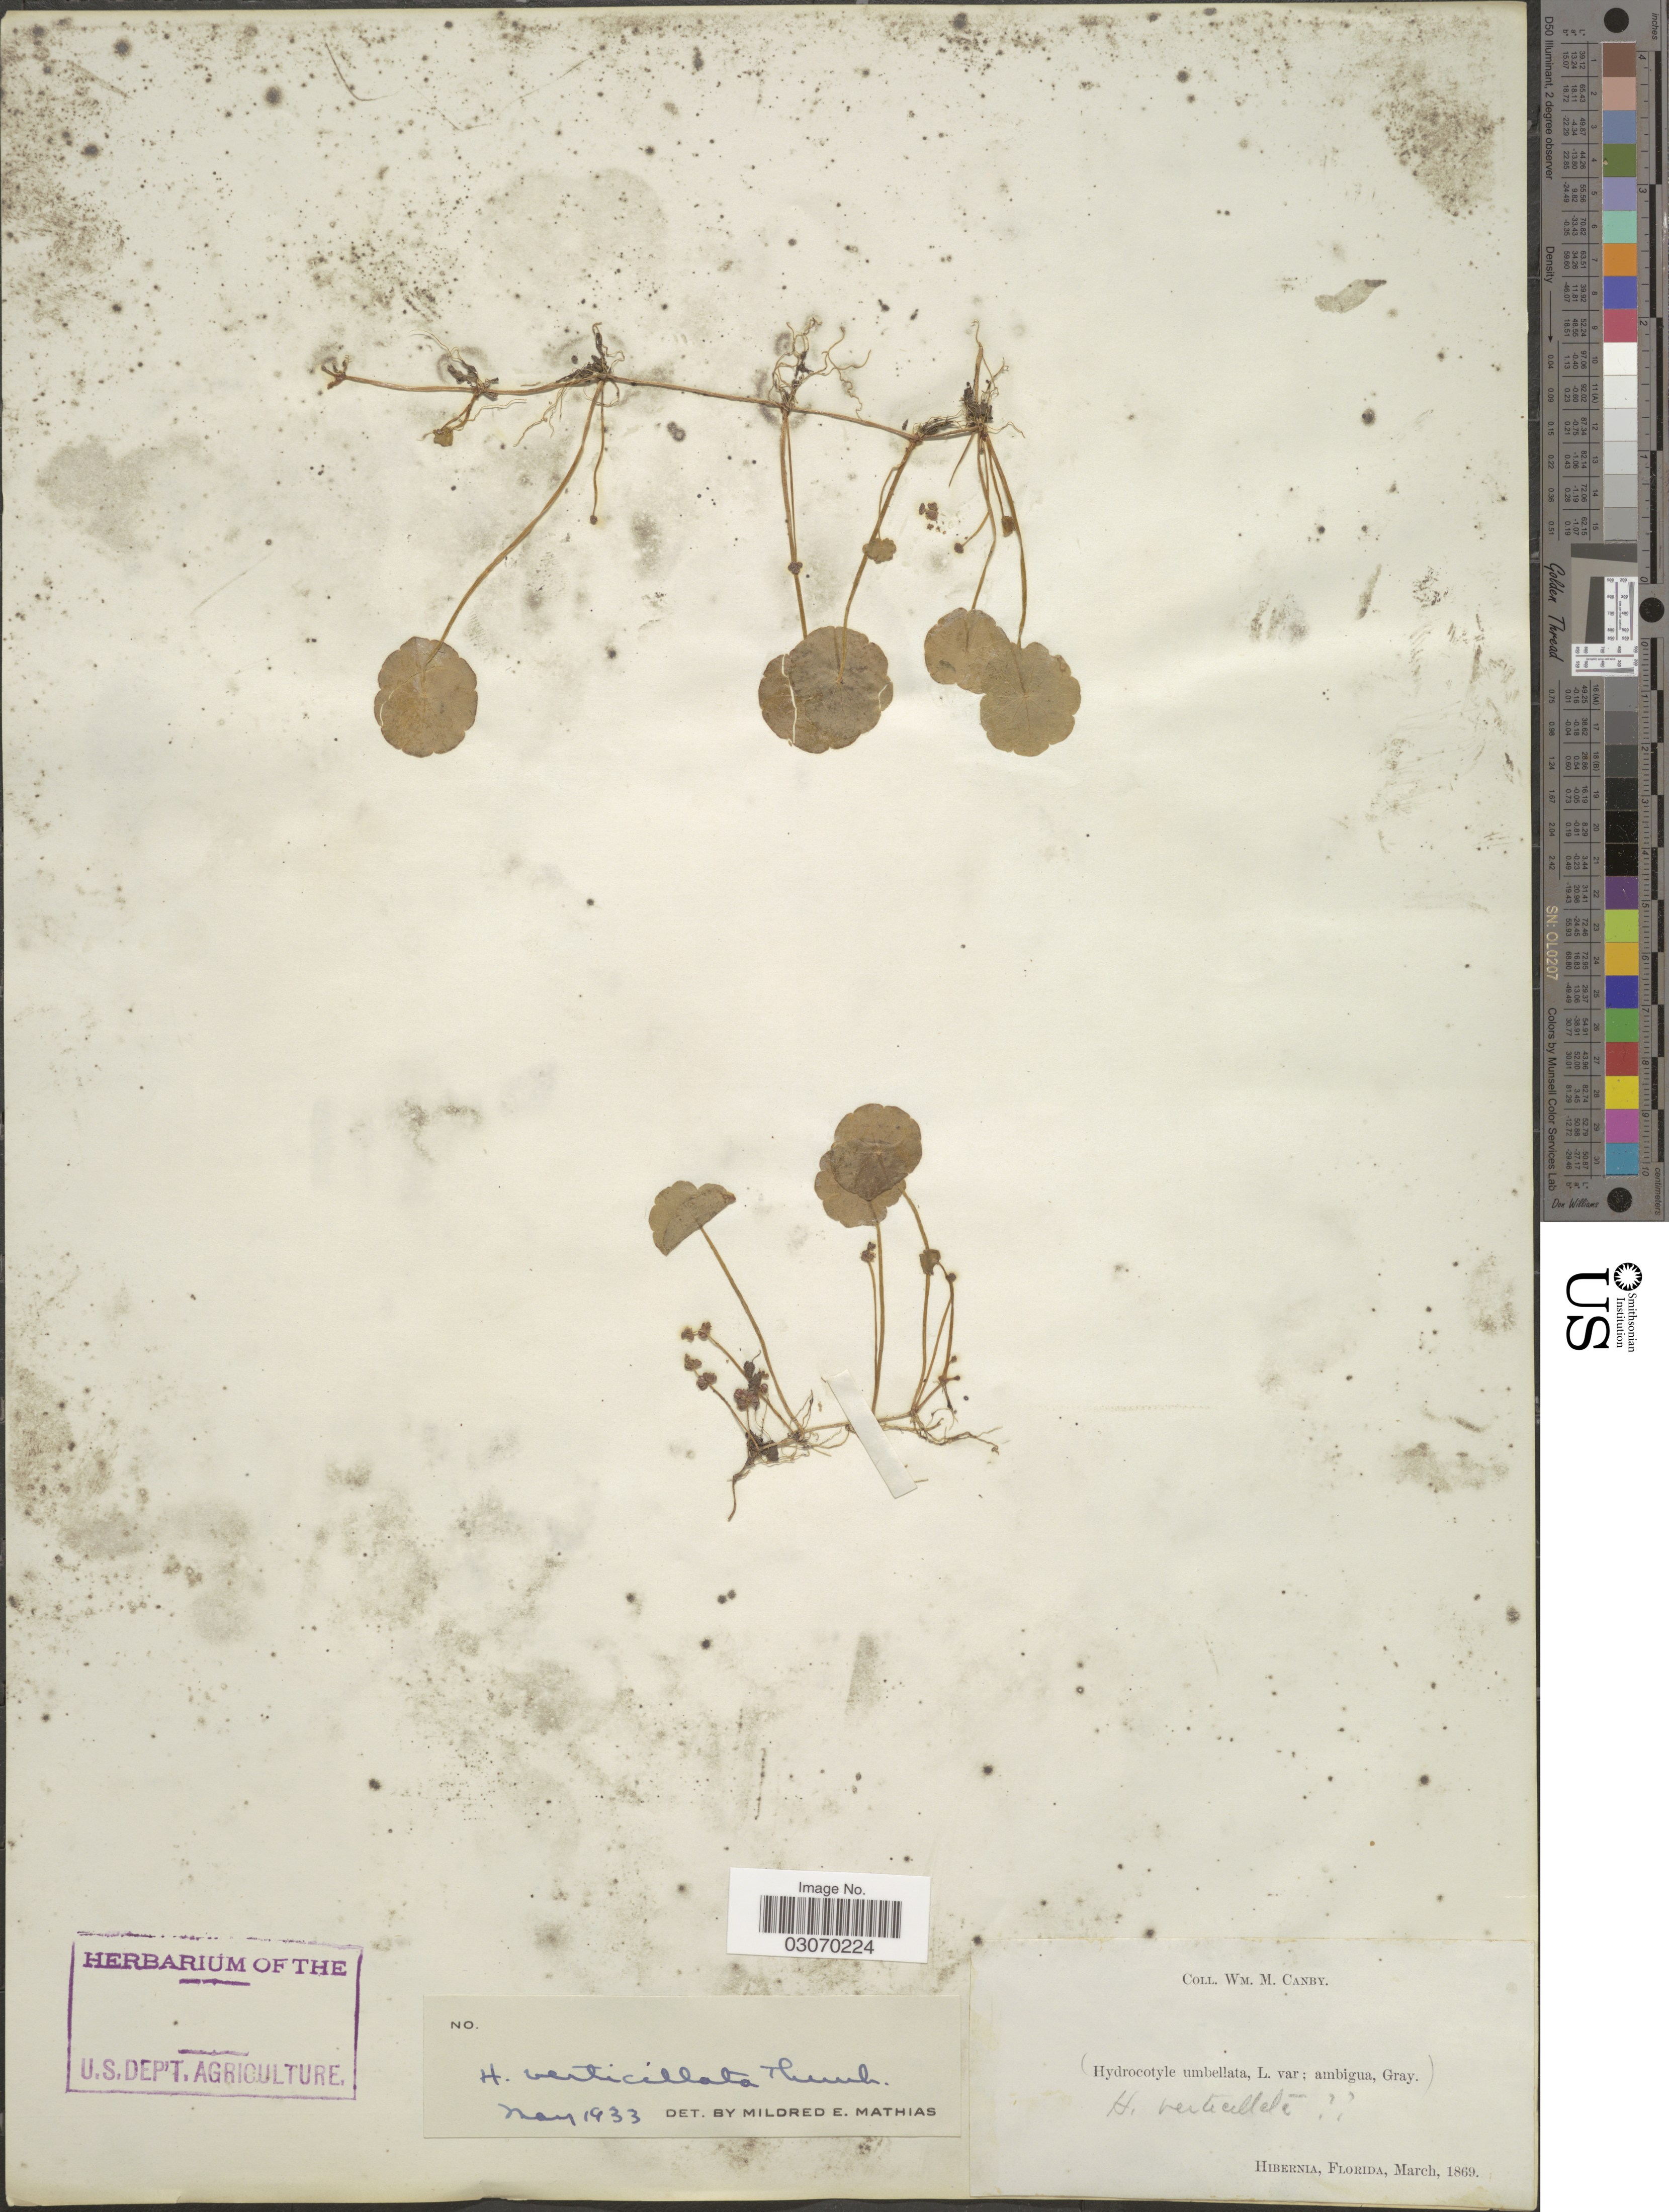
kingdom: Plantae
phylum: Tracheophyta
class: Magnoliopsida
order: Apiales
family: Araliaceae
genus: Hydrocotyle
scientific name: Hydrocotyle verticillata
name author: Thunb.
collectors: W. M. Canby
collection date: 1869-03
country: United States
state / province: Florida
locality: Hibernia.